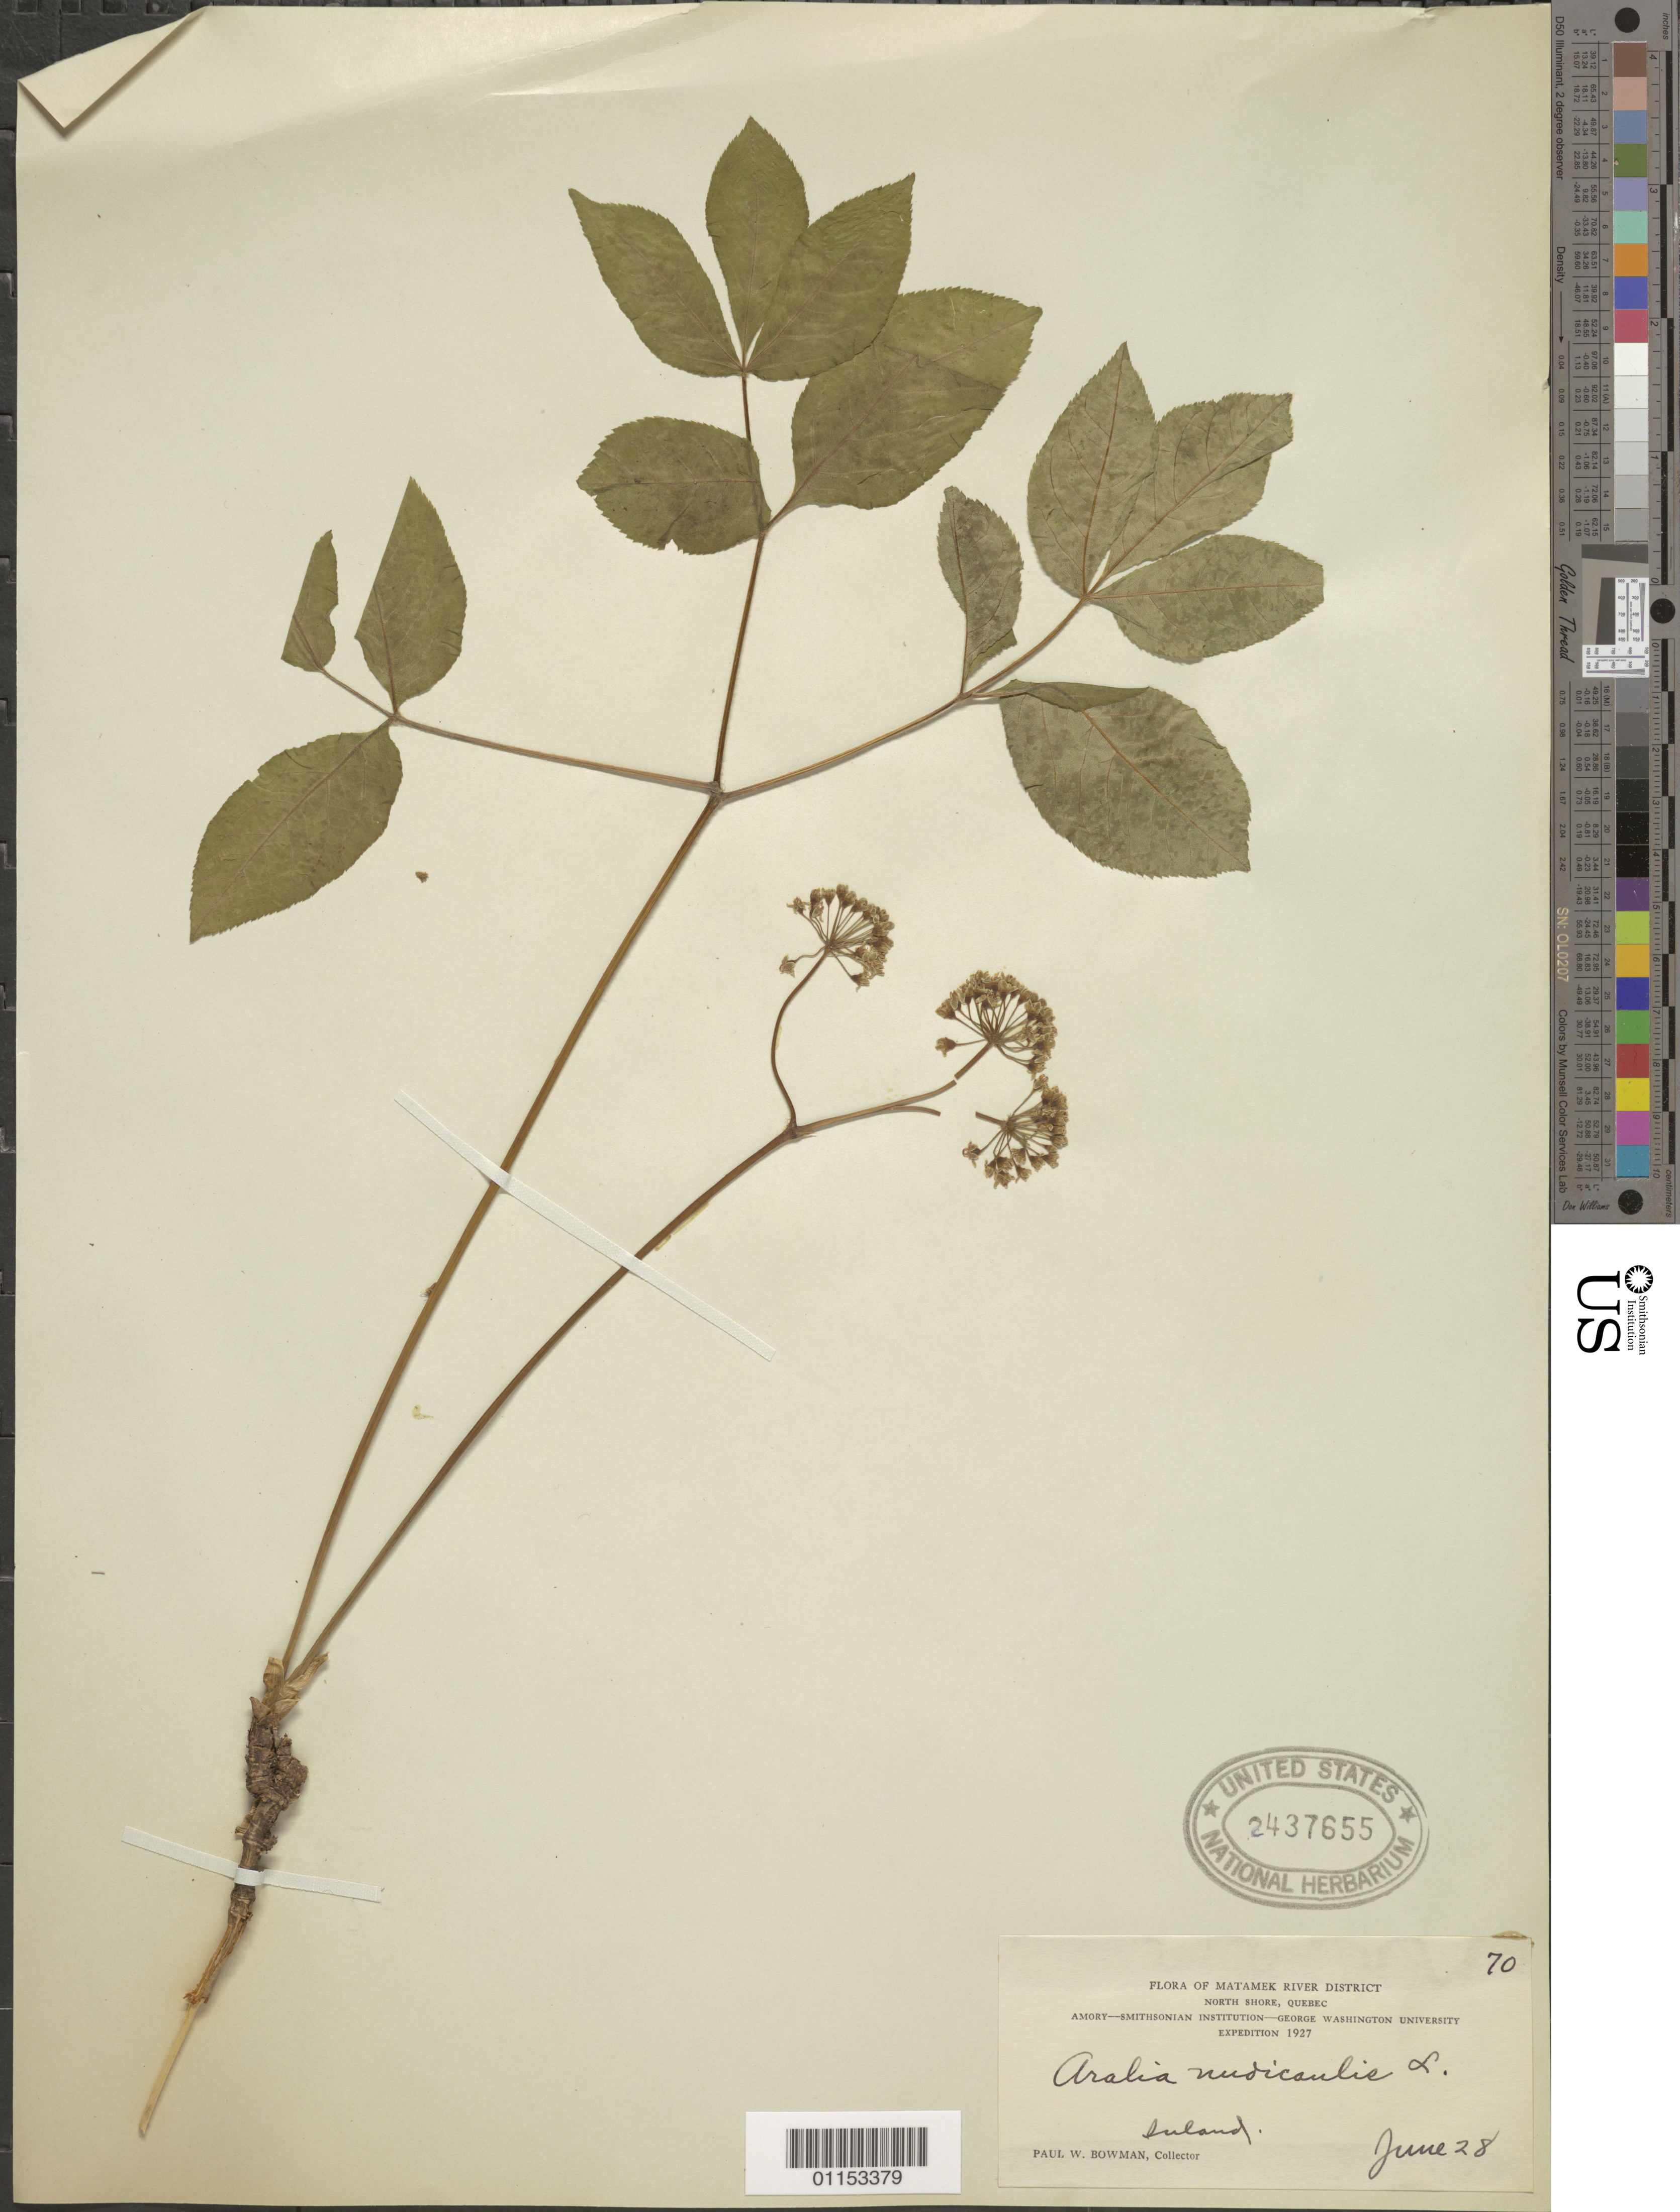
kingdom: Plantae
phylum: Tracheophyta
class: Magnoliopsida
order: Apiales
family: Araliaceae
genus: Aralia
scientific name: Aralia nudicaulis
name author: L.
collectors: P. Bowman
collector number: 70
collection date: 1927-06-28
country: Canada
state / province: Quebec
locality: Matamek River.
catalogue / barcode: US 2437655